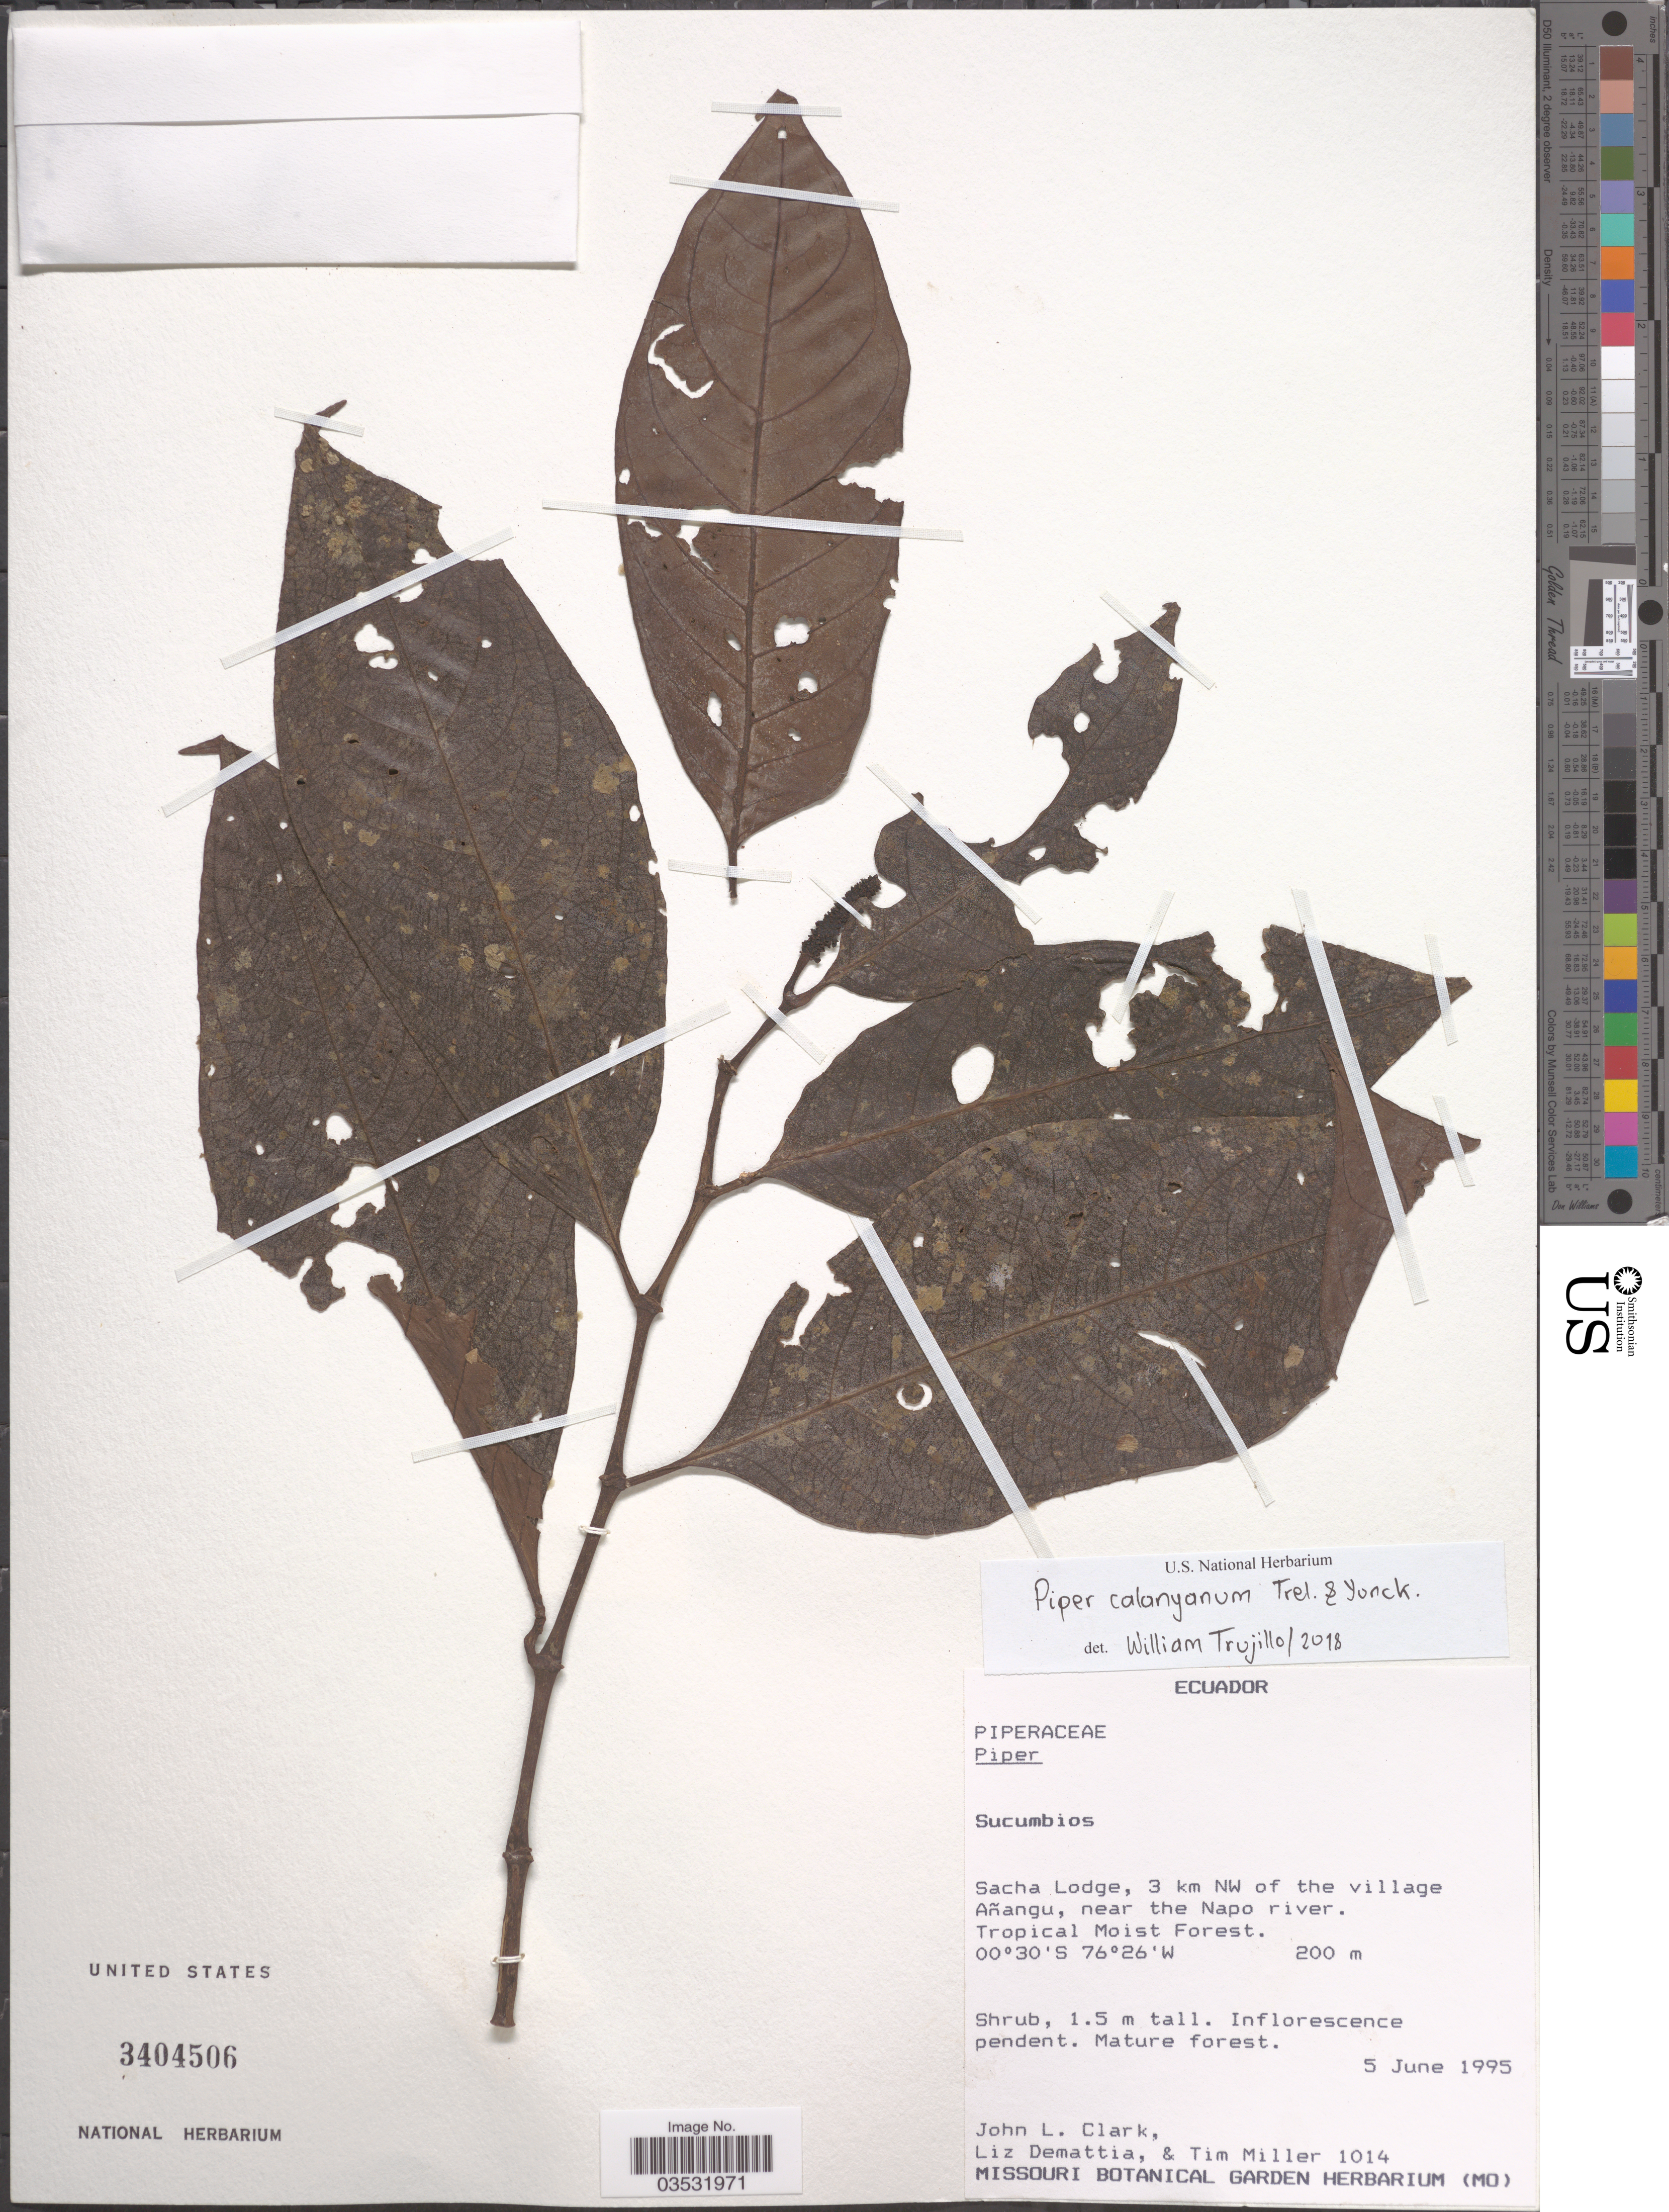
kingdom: Plantae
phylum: Tracheophyta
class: Magnoliopsida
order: Piperales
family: Piperaceae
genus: Piper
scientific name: Piper calanyanum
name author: Trel. & Yunck.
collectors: J. L. Clark, L. Demattia & T. Miller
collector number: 1014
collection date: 1995-06-05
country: Ecuador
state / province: Sucumbíos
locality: Sacha Lodge, 3 km NW of the village Añangu, near the Napo river. Tropical Moist Forest.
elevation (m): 200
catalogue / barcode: US 3404506